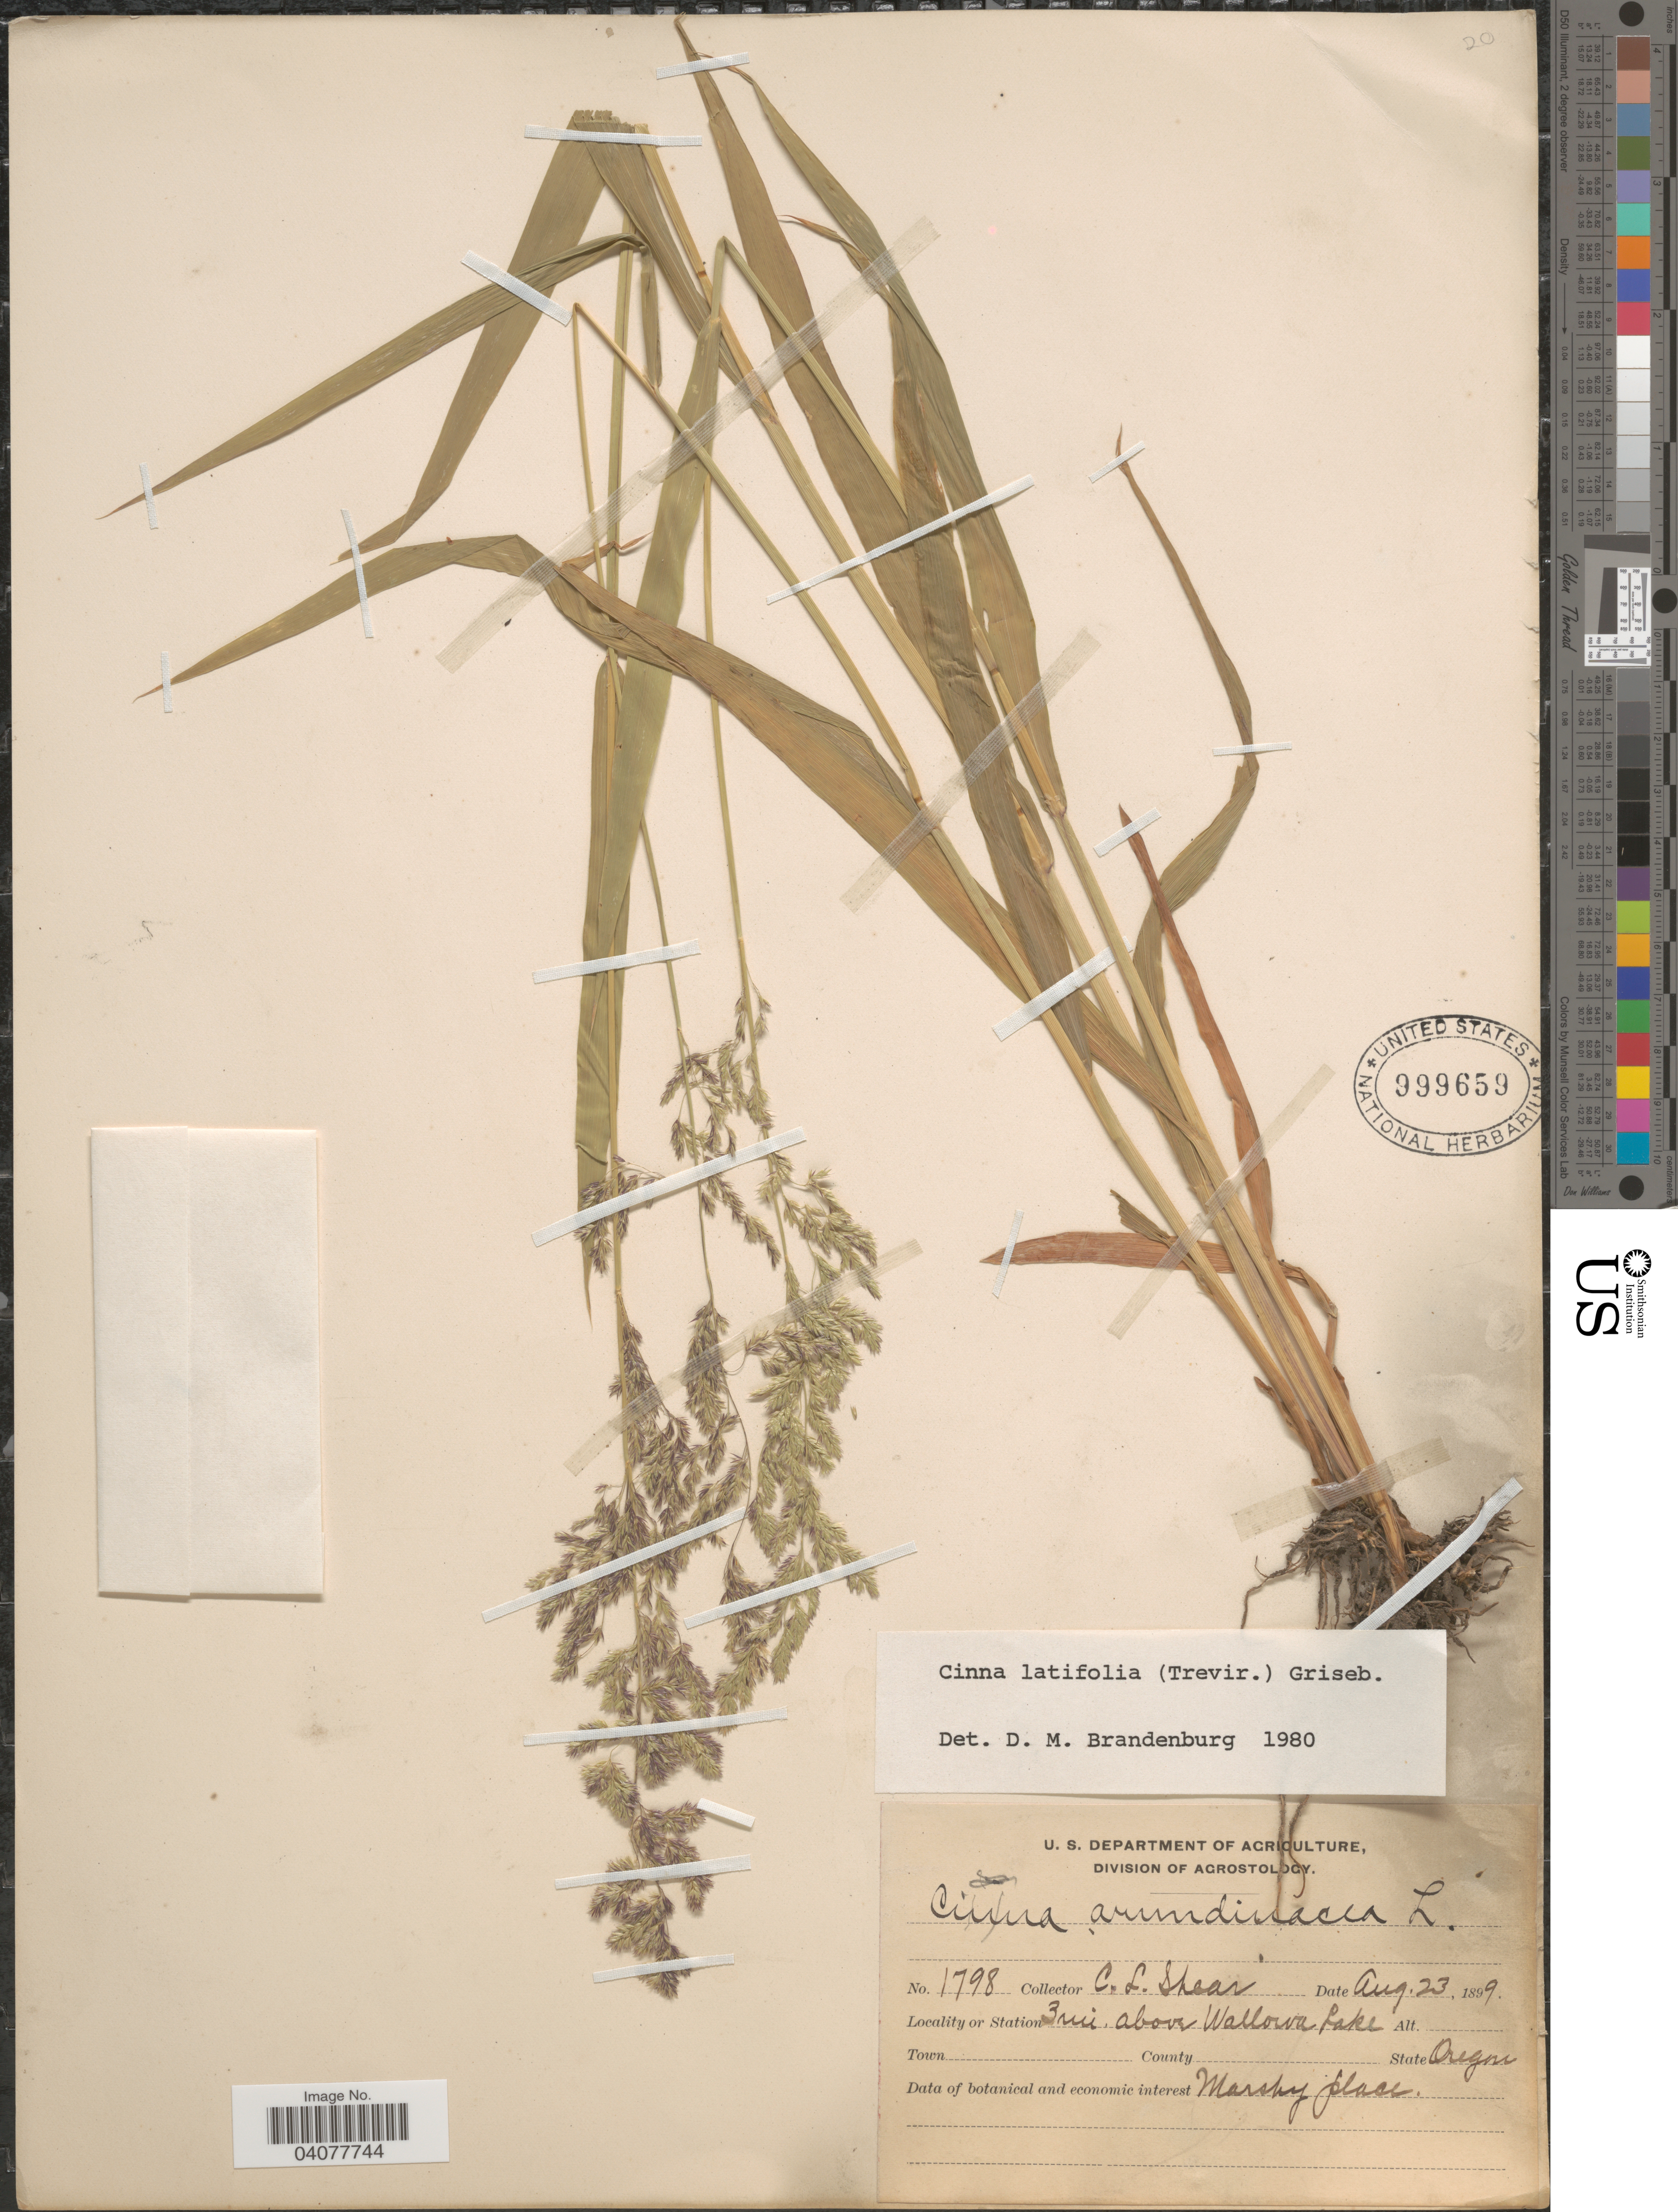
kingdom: Plantae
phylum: Tracheophyta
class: Liliopsida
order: Poales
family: Poaceae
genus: Cinna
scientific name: Cinna latifolia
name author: (Trevir. ex Goeppert) Griseb.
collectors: C. L. Shear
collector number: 1798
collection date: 1899-08-23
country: United States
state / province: Oregon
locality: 3 mi. above Wallowa Lake.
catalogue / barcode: US 999659